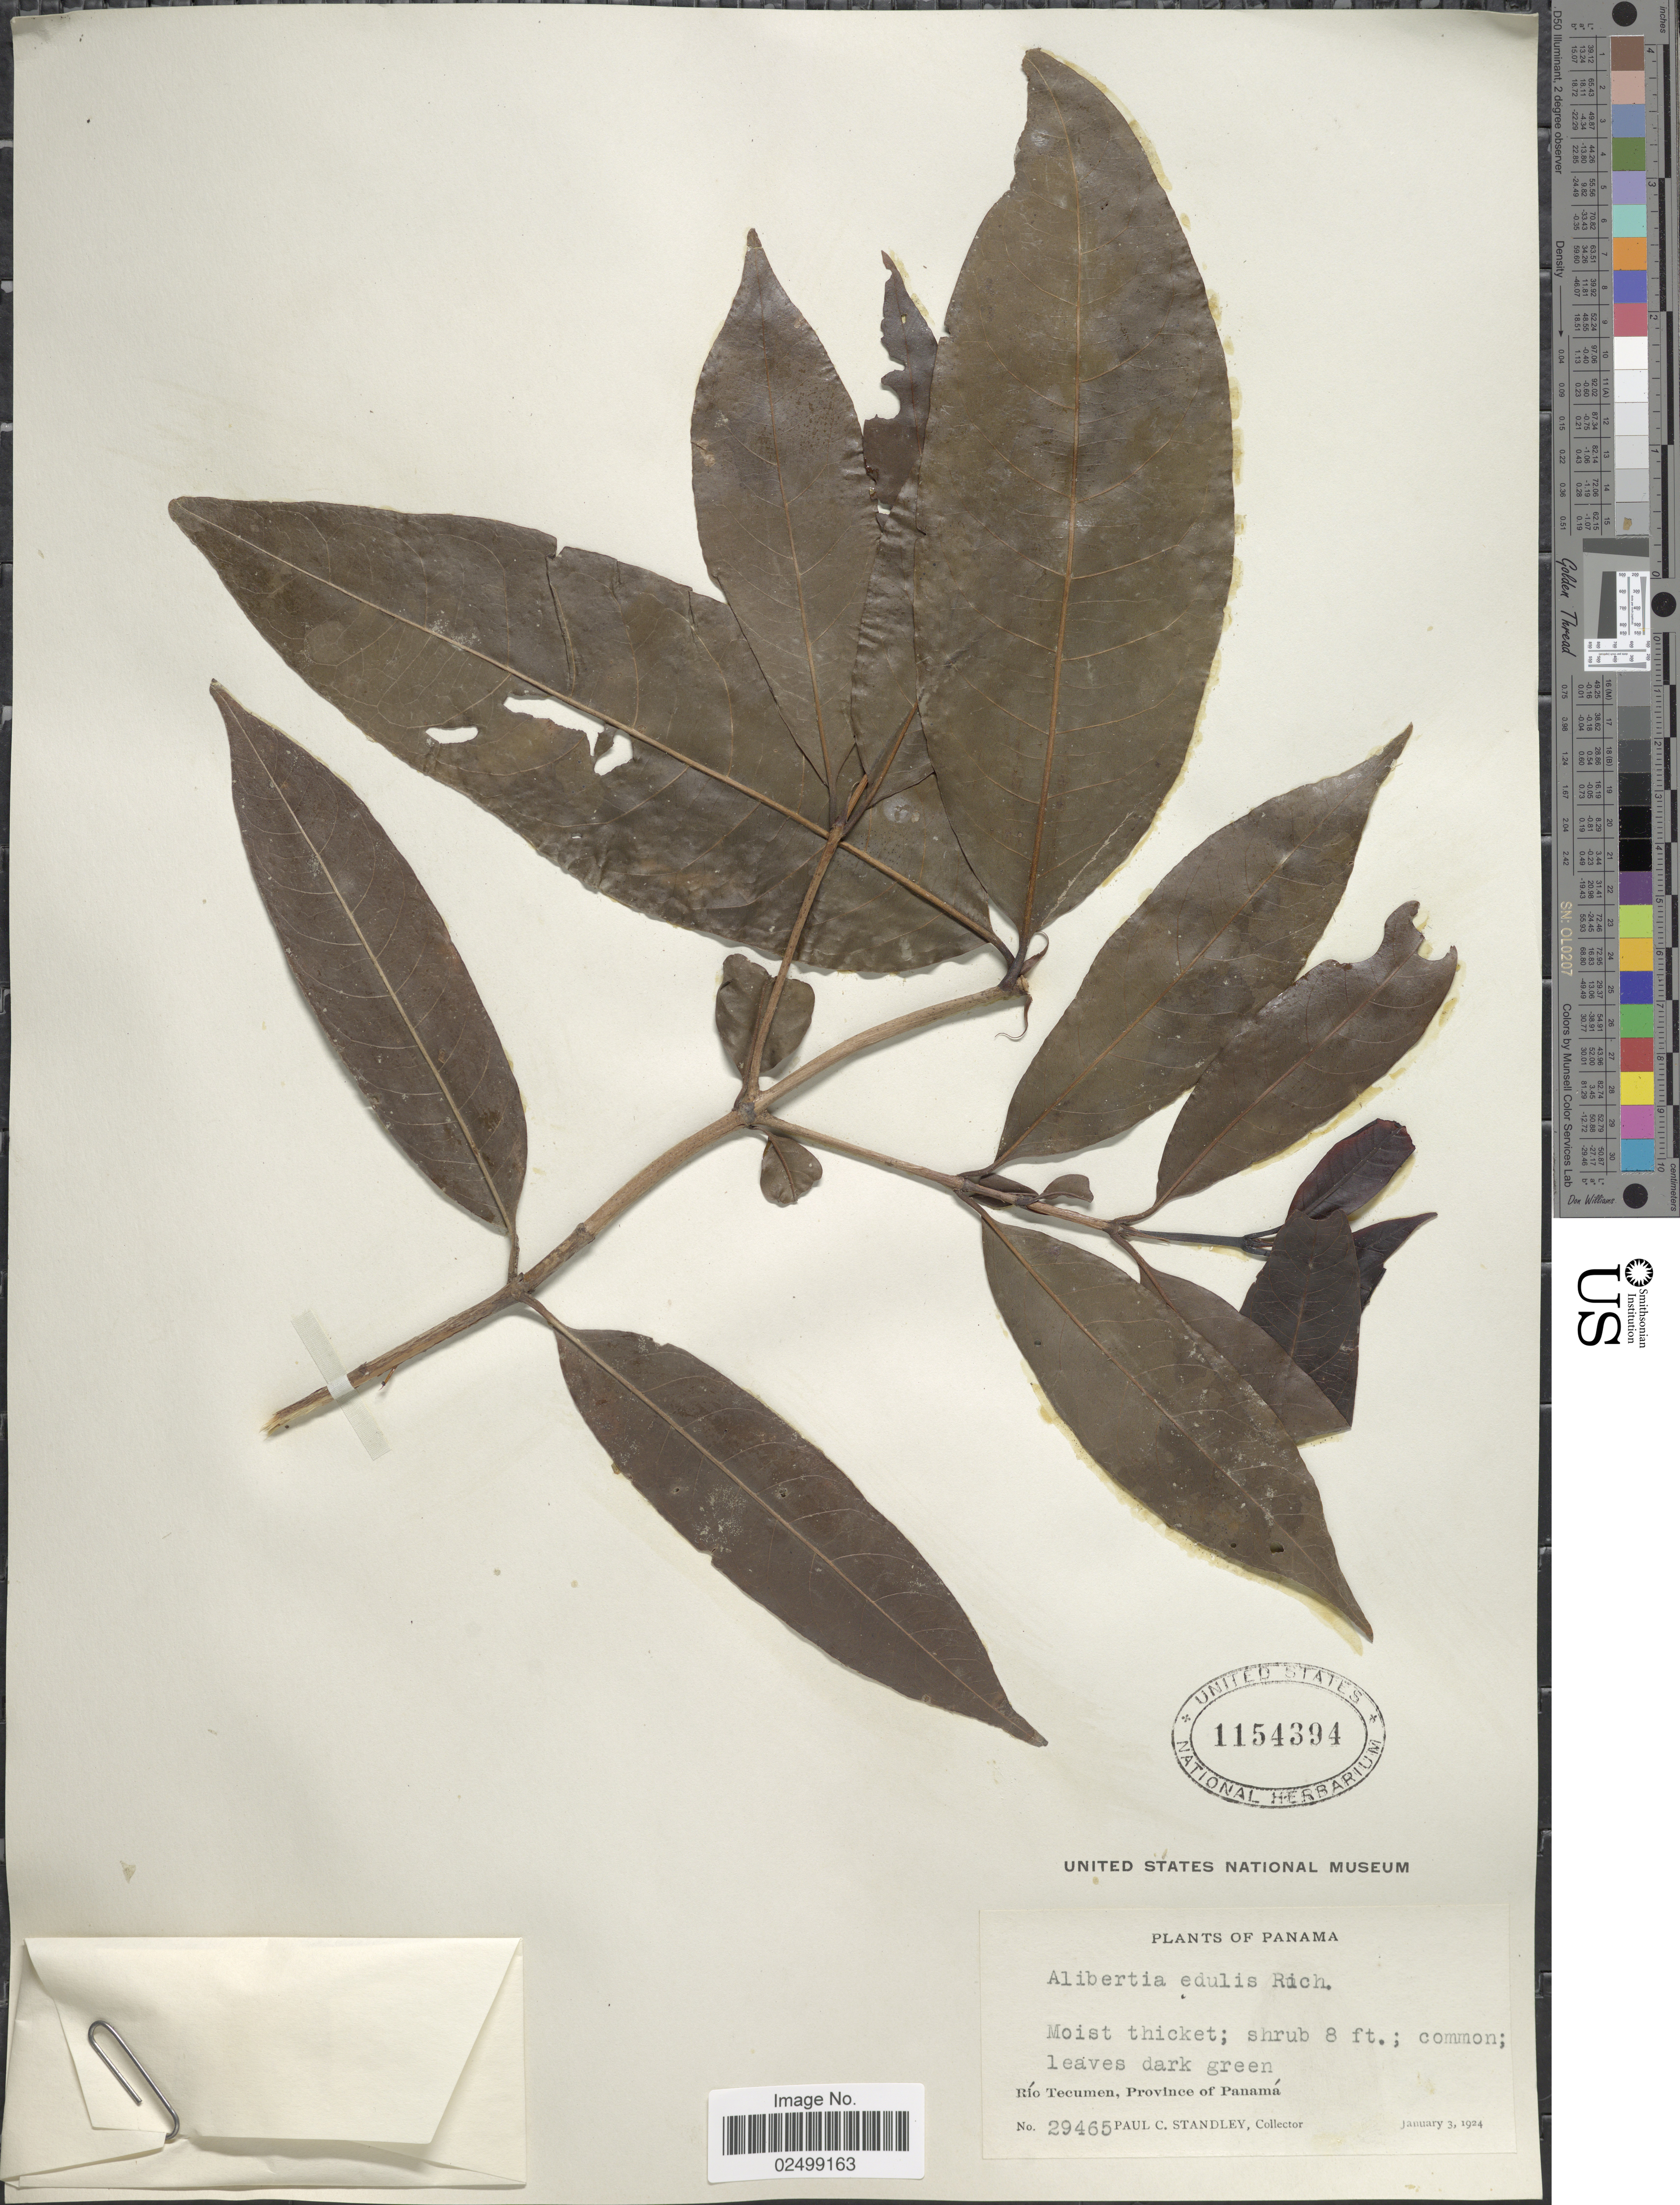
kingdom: Plantae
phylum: Tracheophyta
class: Magnoliopsida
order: Gentianales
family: Rubiaceae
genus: Alibertia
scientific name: Alibertia edulis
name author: (Rich.) A. Rich. ex DC.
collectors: P. C. Standley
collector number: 29465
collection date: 1924-01-03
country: Panama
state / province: Panamá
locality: Moist thicket, Río Tecumen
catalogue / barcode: US 1154394